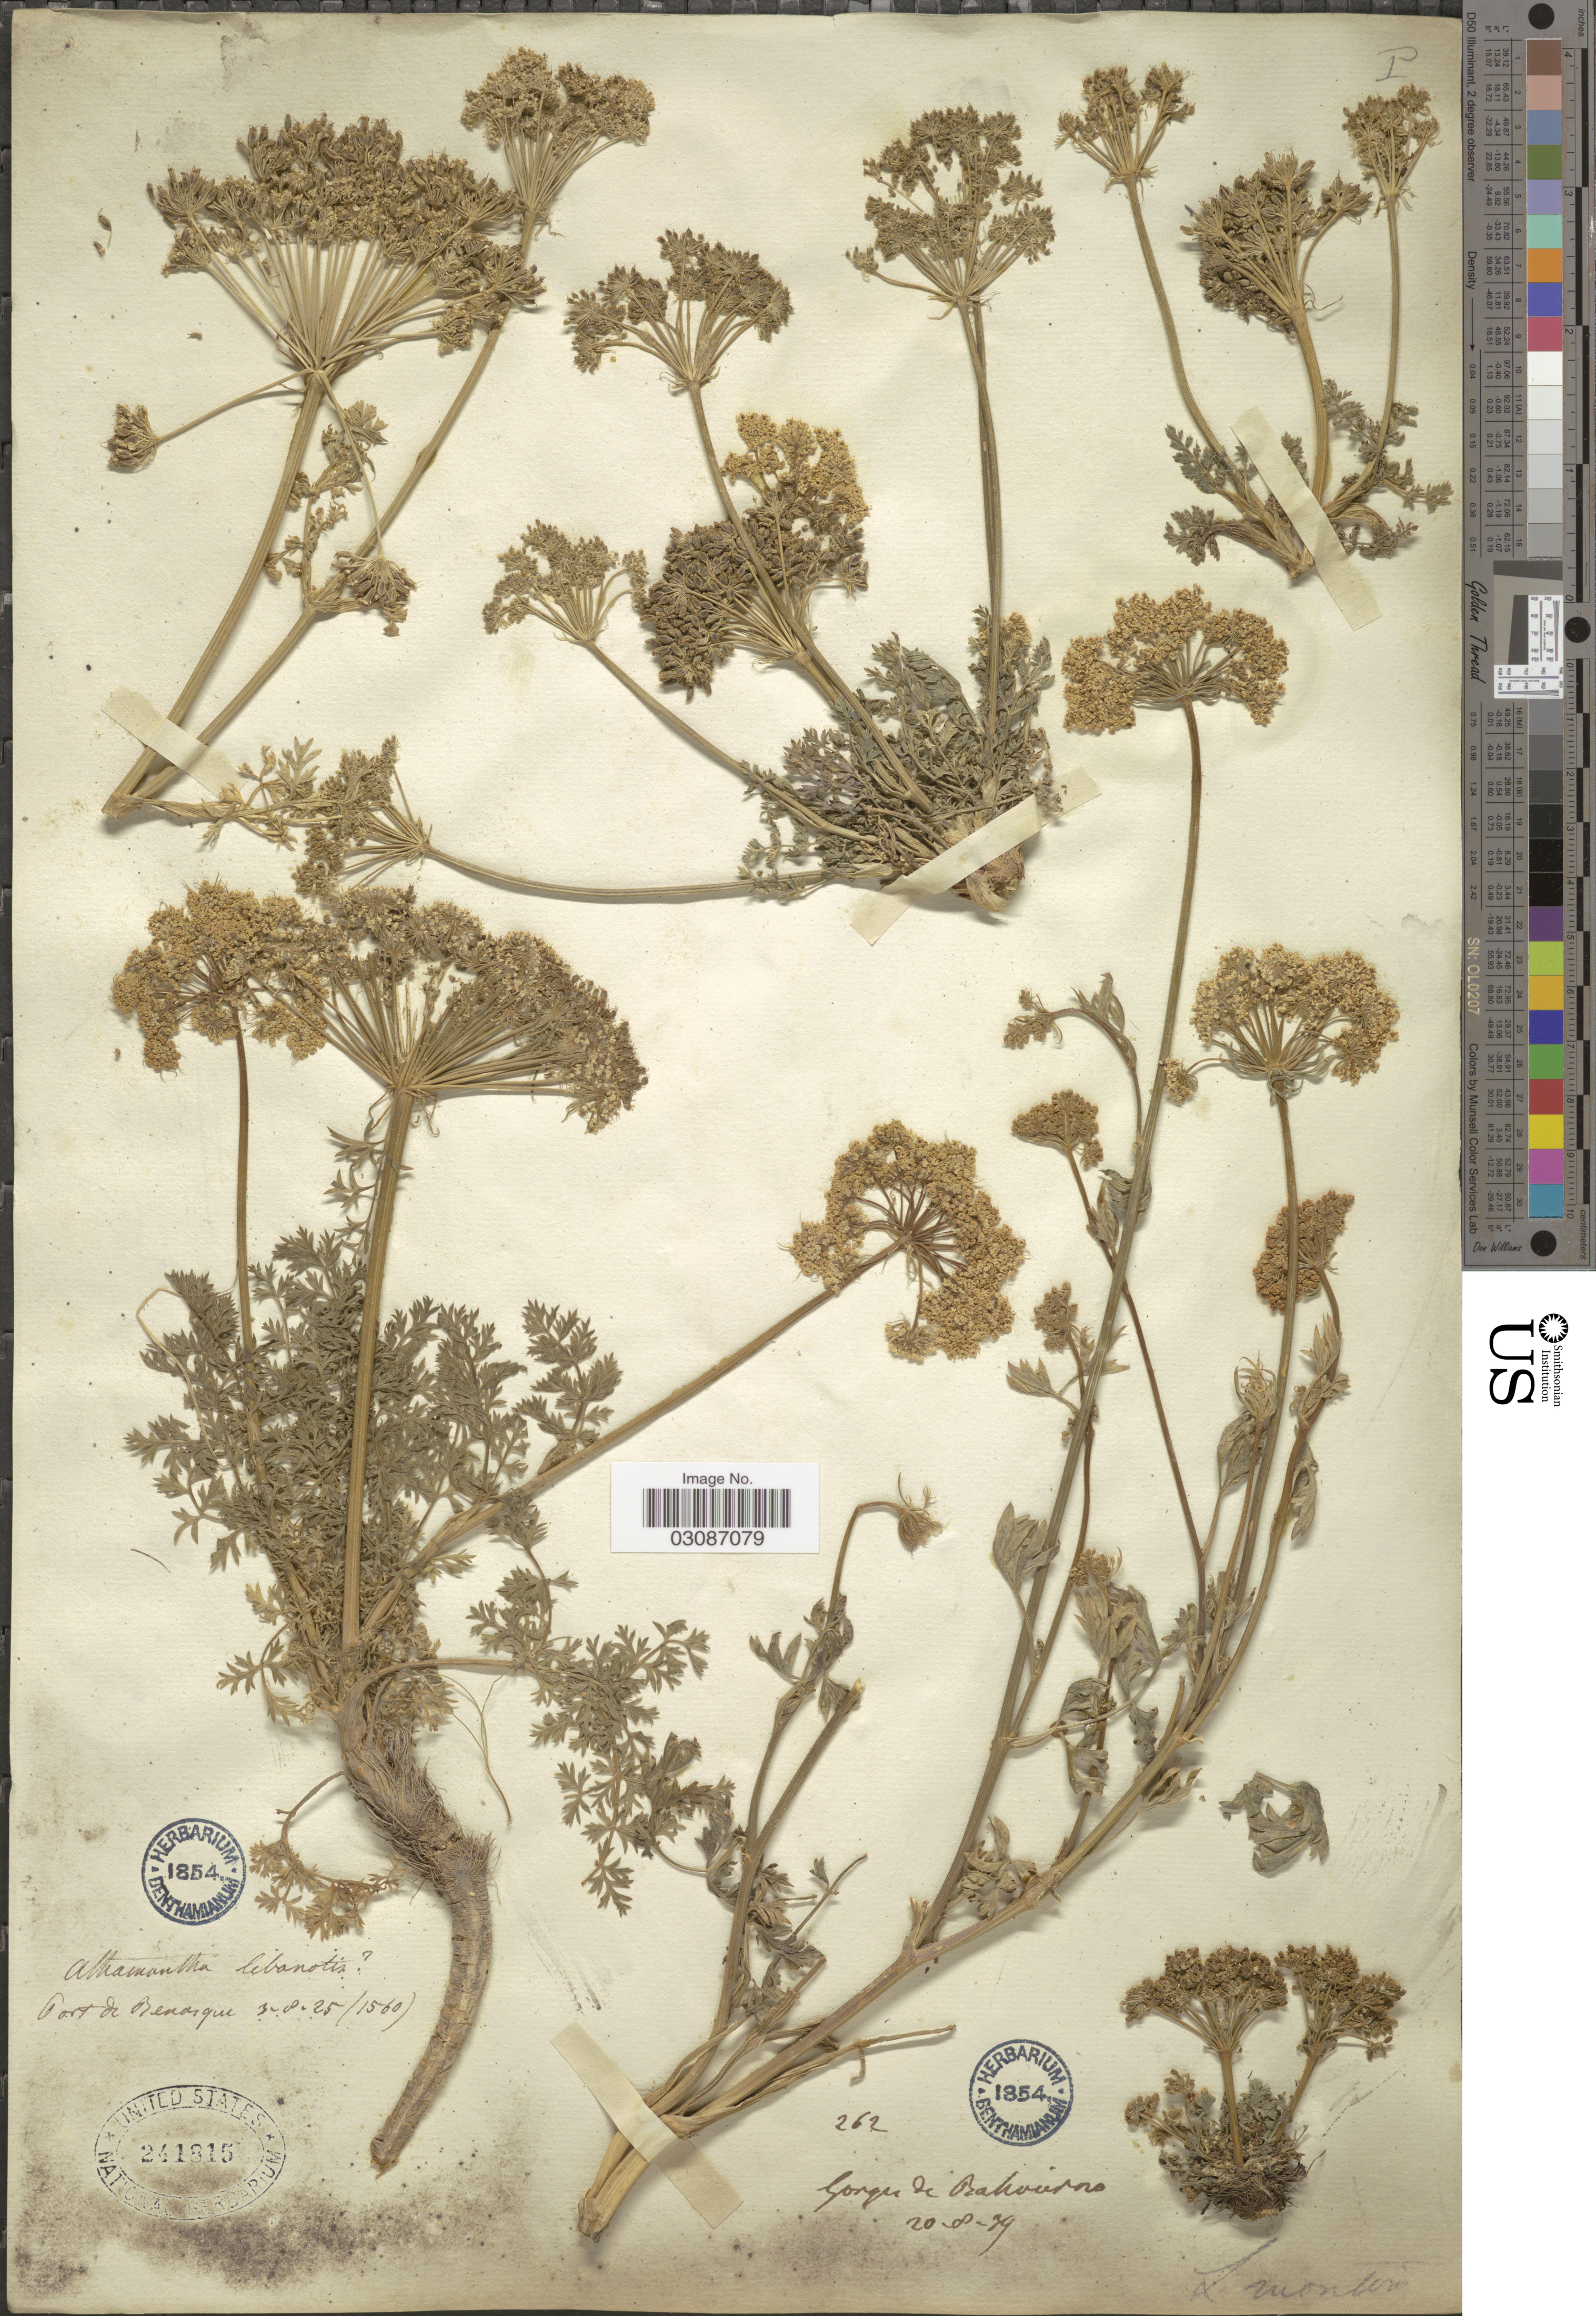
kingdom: Plantae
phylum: Tracheophyta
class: Magnoliopsida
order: Apiales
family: Apiaceae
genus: Seseli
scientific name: Seseli montanum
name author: L.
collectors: Ex herb. Benthamianum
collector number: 262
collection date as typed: Transcribed d/m/y: 20/8/39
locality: Gorges de Bahvierno. [interpreted]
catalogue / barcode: US 241815-2